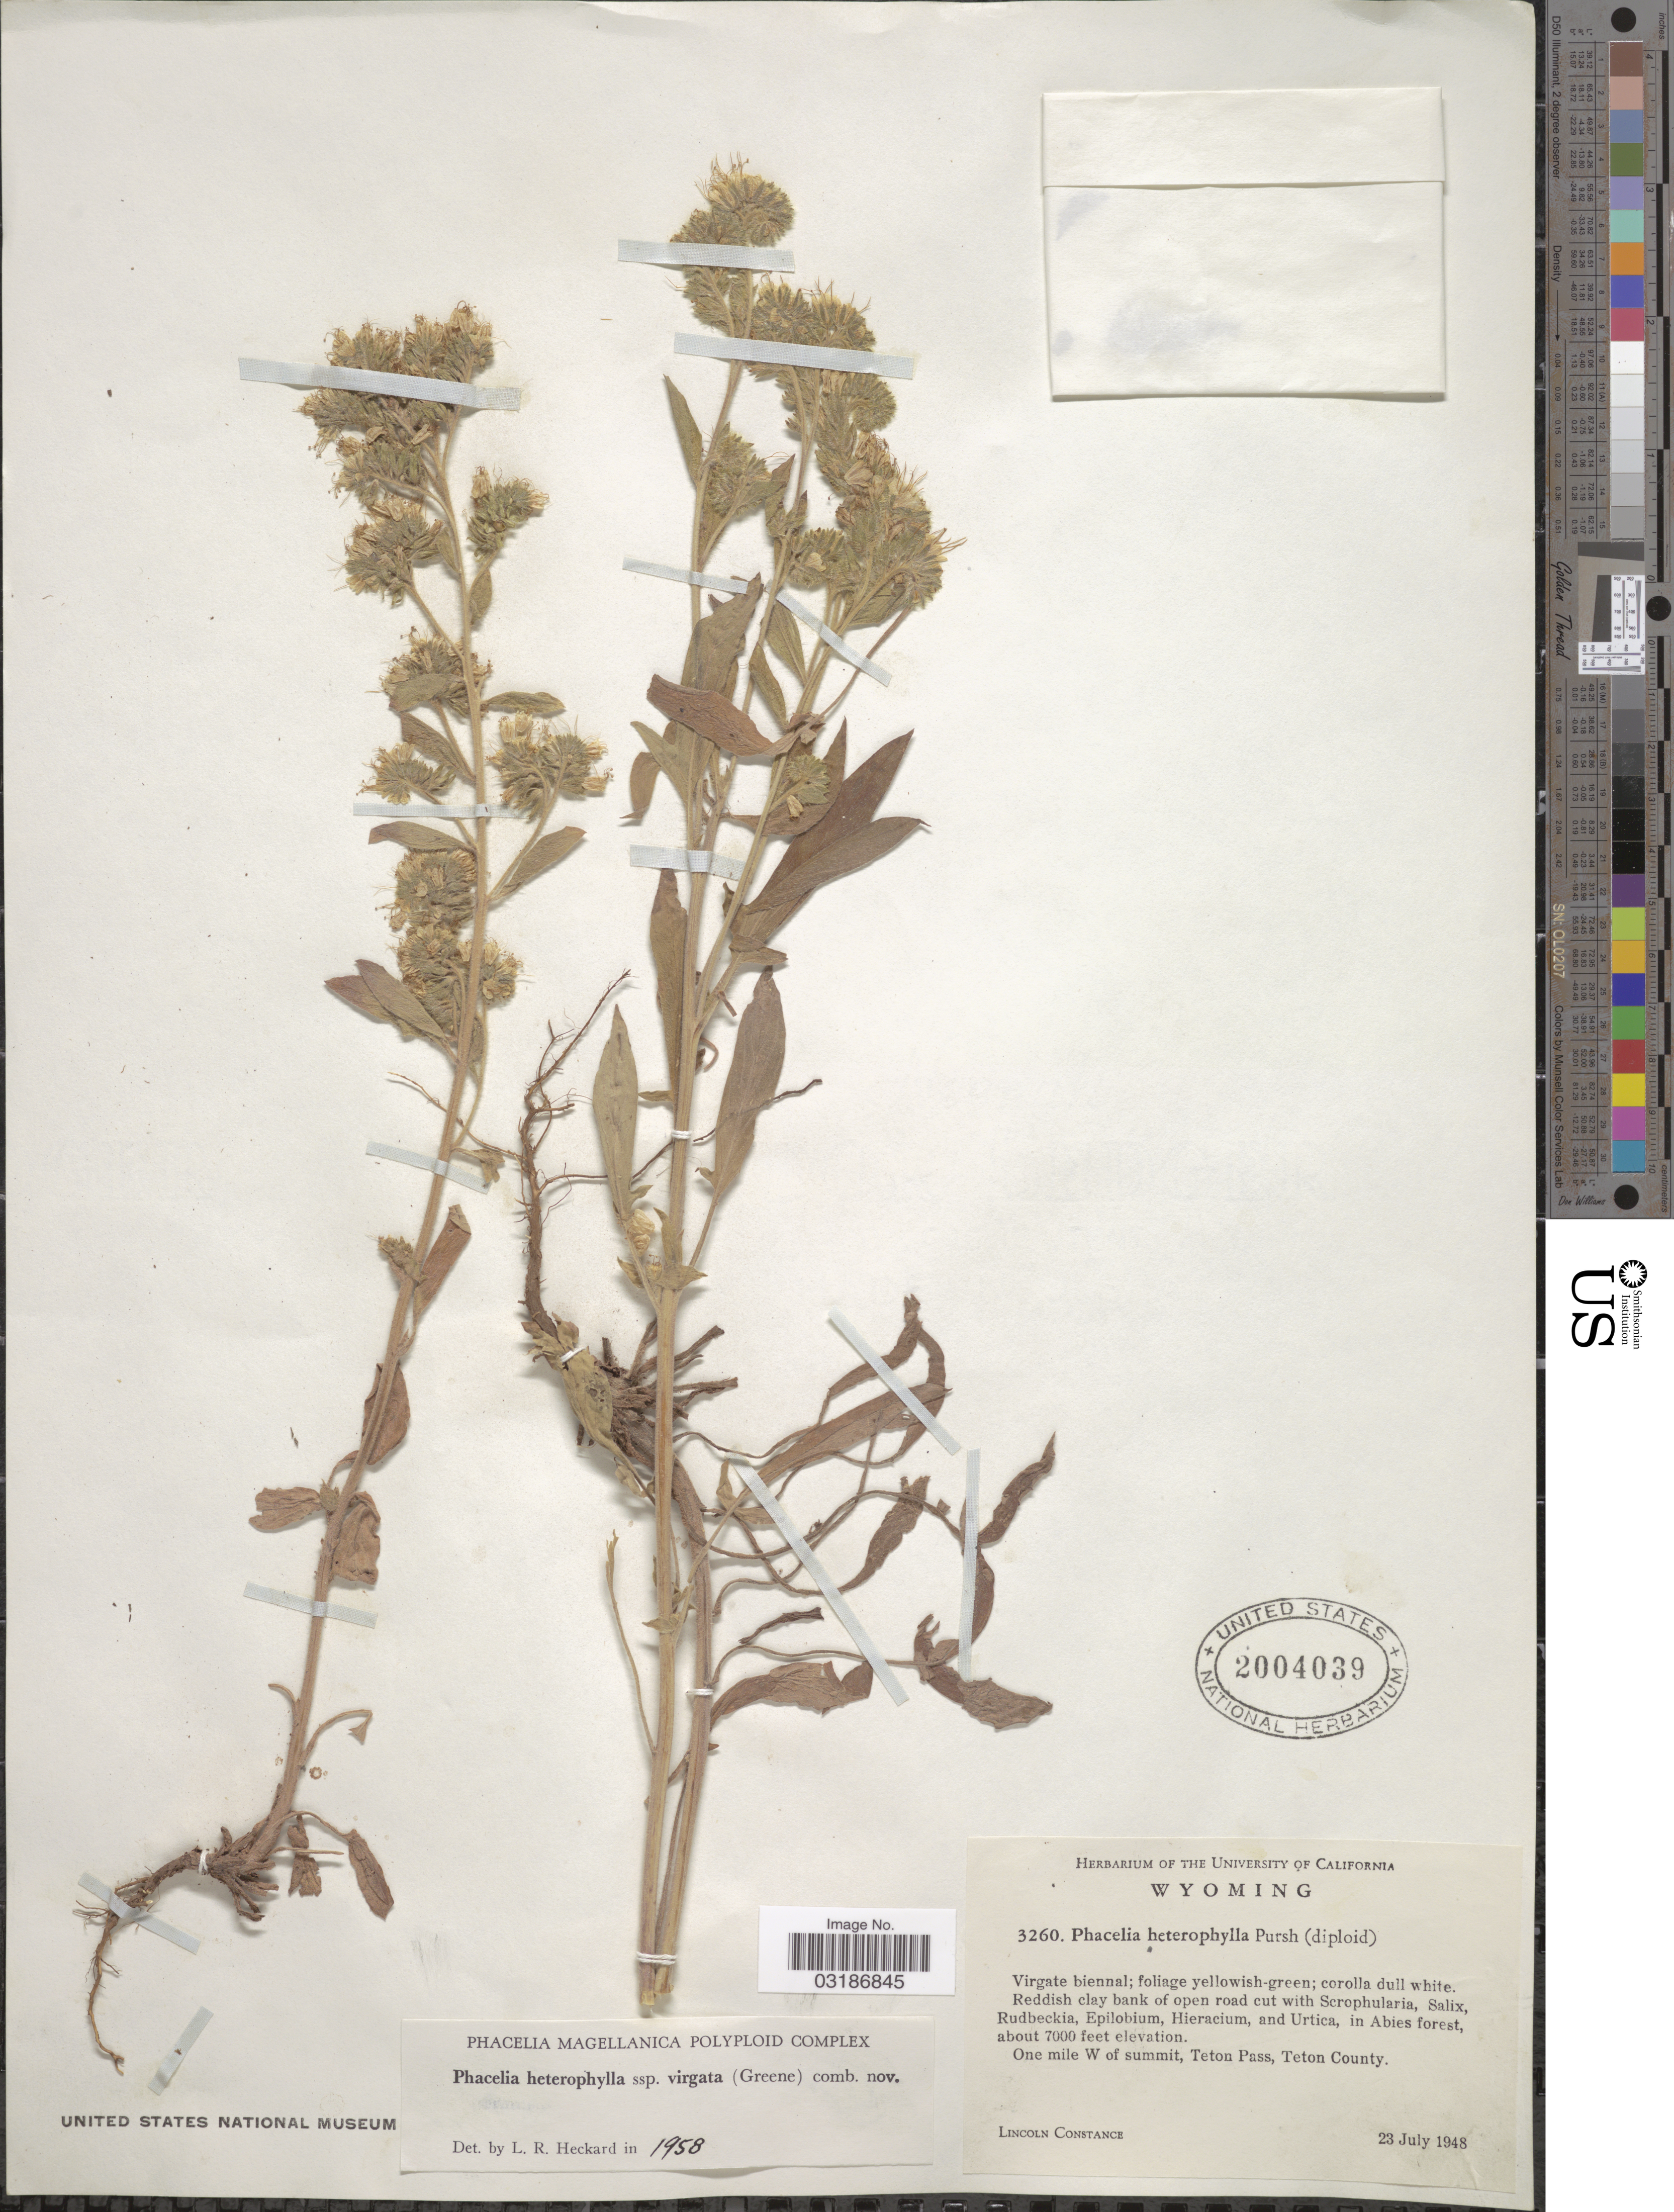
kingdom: Plantae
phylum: Tracheophyta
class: Magnoliopsida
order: Boraginales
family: Hydrophyllaceae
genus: Phacelia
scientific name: Phacelia heterophylla subsp. virgata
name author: (Greene) Heckard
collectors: L. Constance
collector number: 3260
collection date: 1948-07-23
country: United States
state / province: Wyoming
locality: One mile W of summit, Teton Pass, Teton County.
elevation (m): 2134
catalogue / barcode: US 2004039